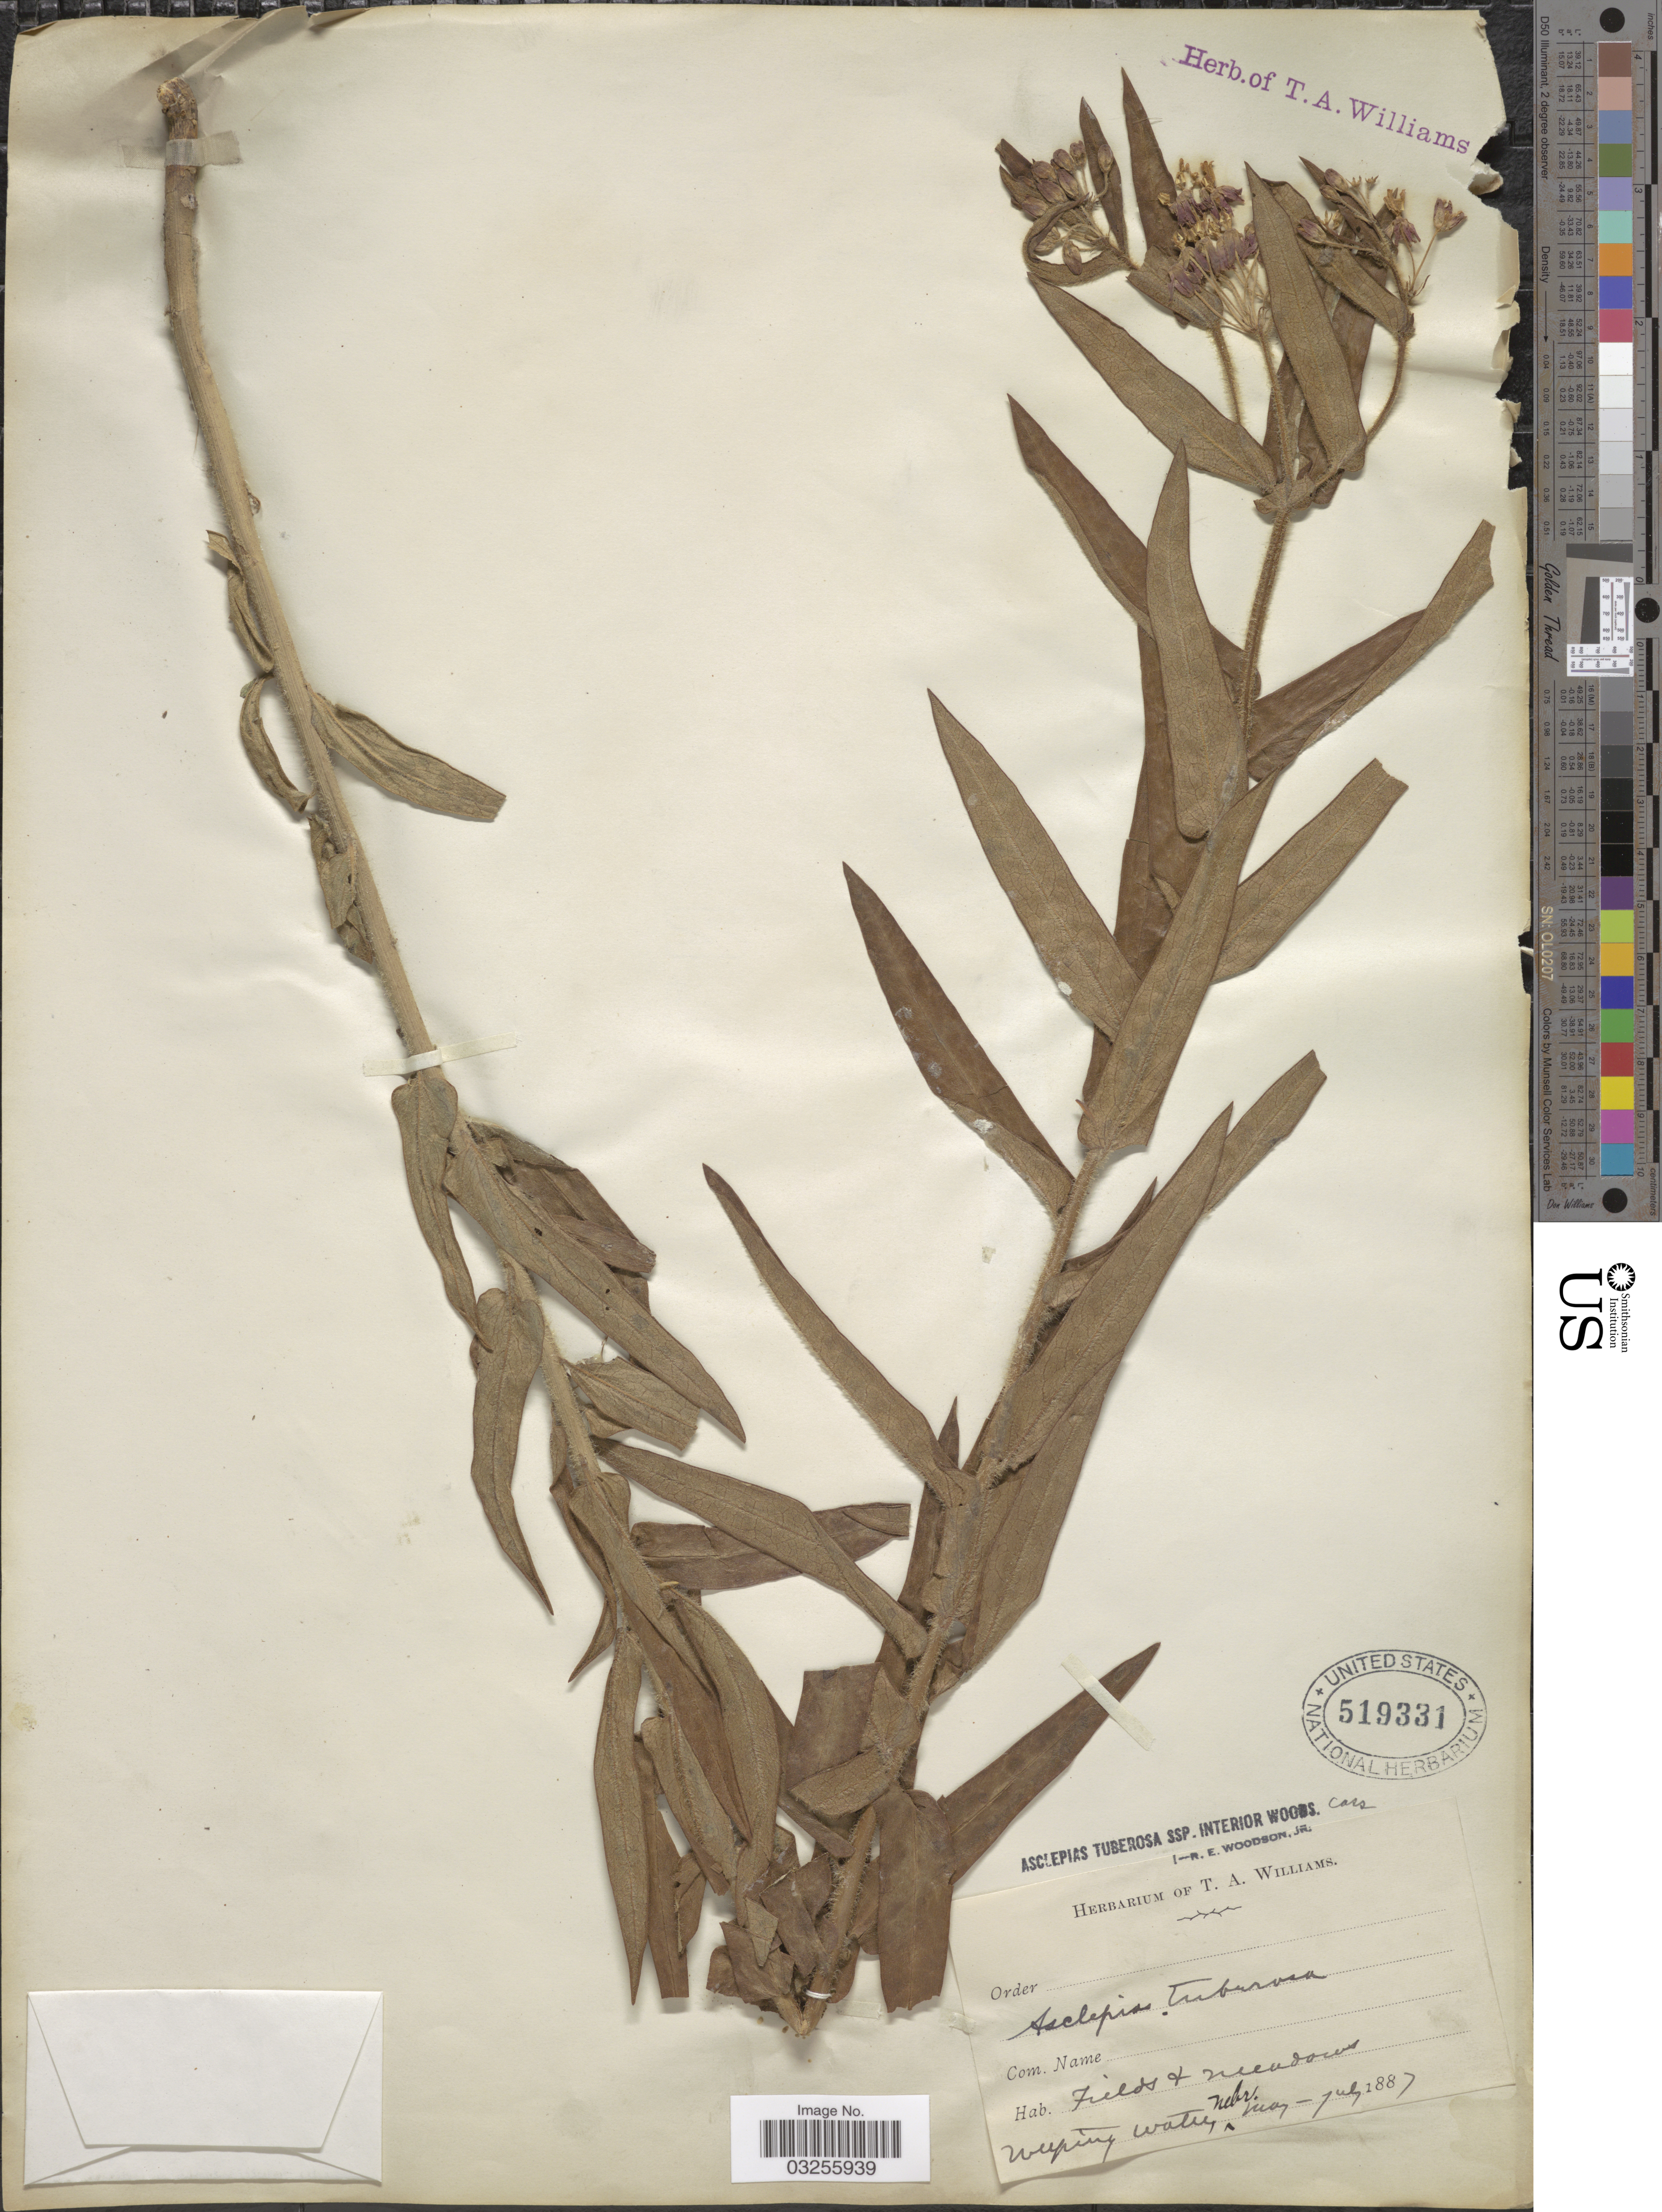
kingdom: Plantae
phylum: Tracheophyta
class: Magnoliopsida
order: Gentianales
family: Apocynaceae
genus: Asclepias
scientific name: Asclepias tuberosa subsp. interior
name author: Woodson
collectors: T. A. Williams (herbarium)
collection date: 1887-05/1887-07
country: United States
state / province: Nebraska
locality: Weeping Water.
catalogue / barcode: US 519331